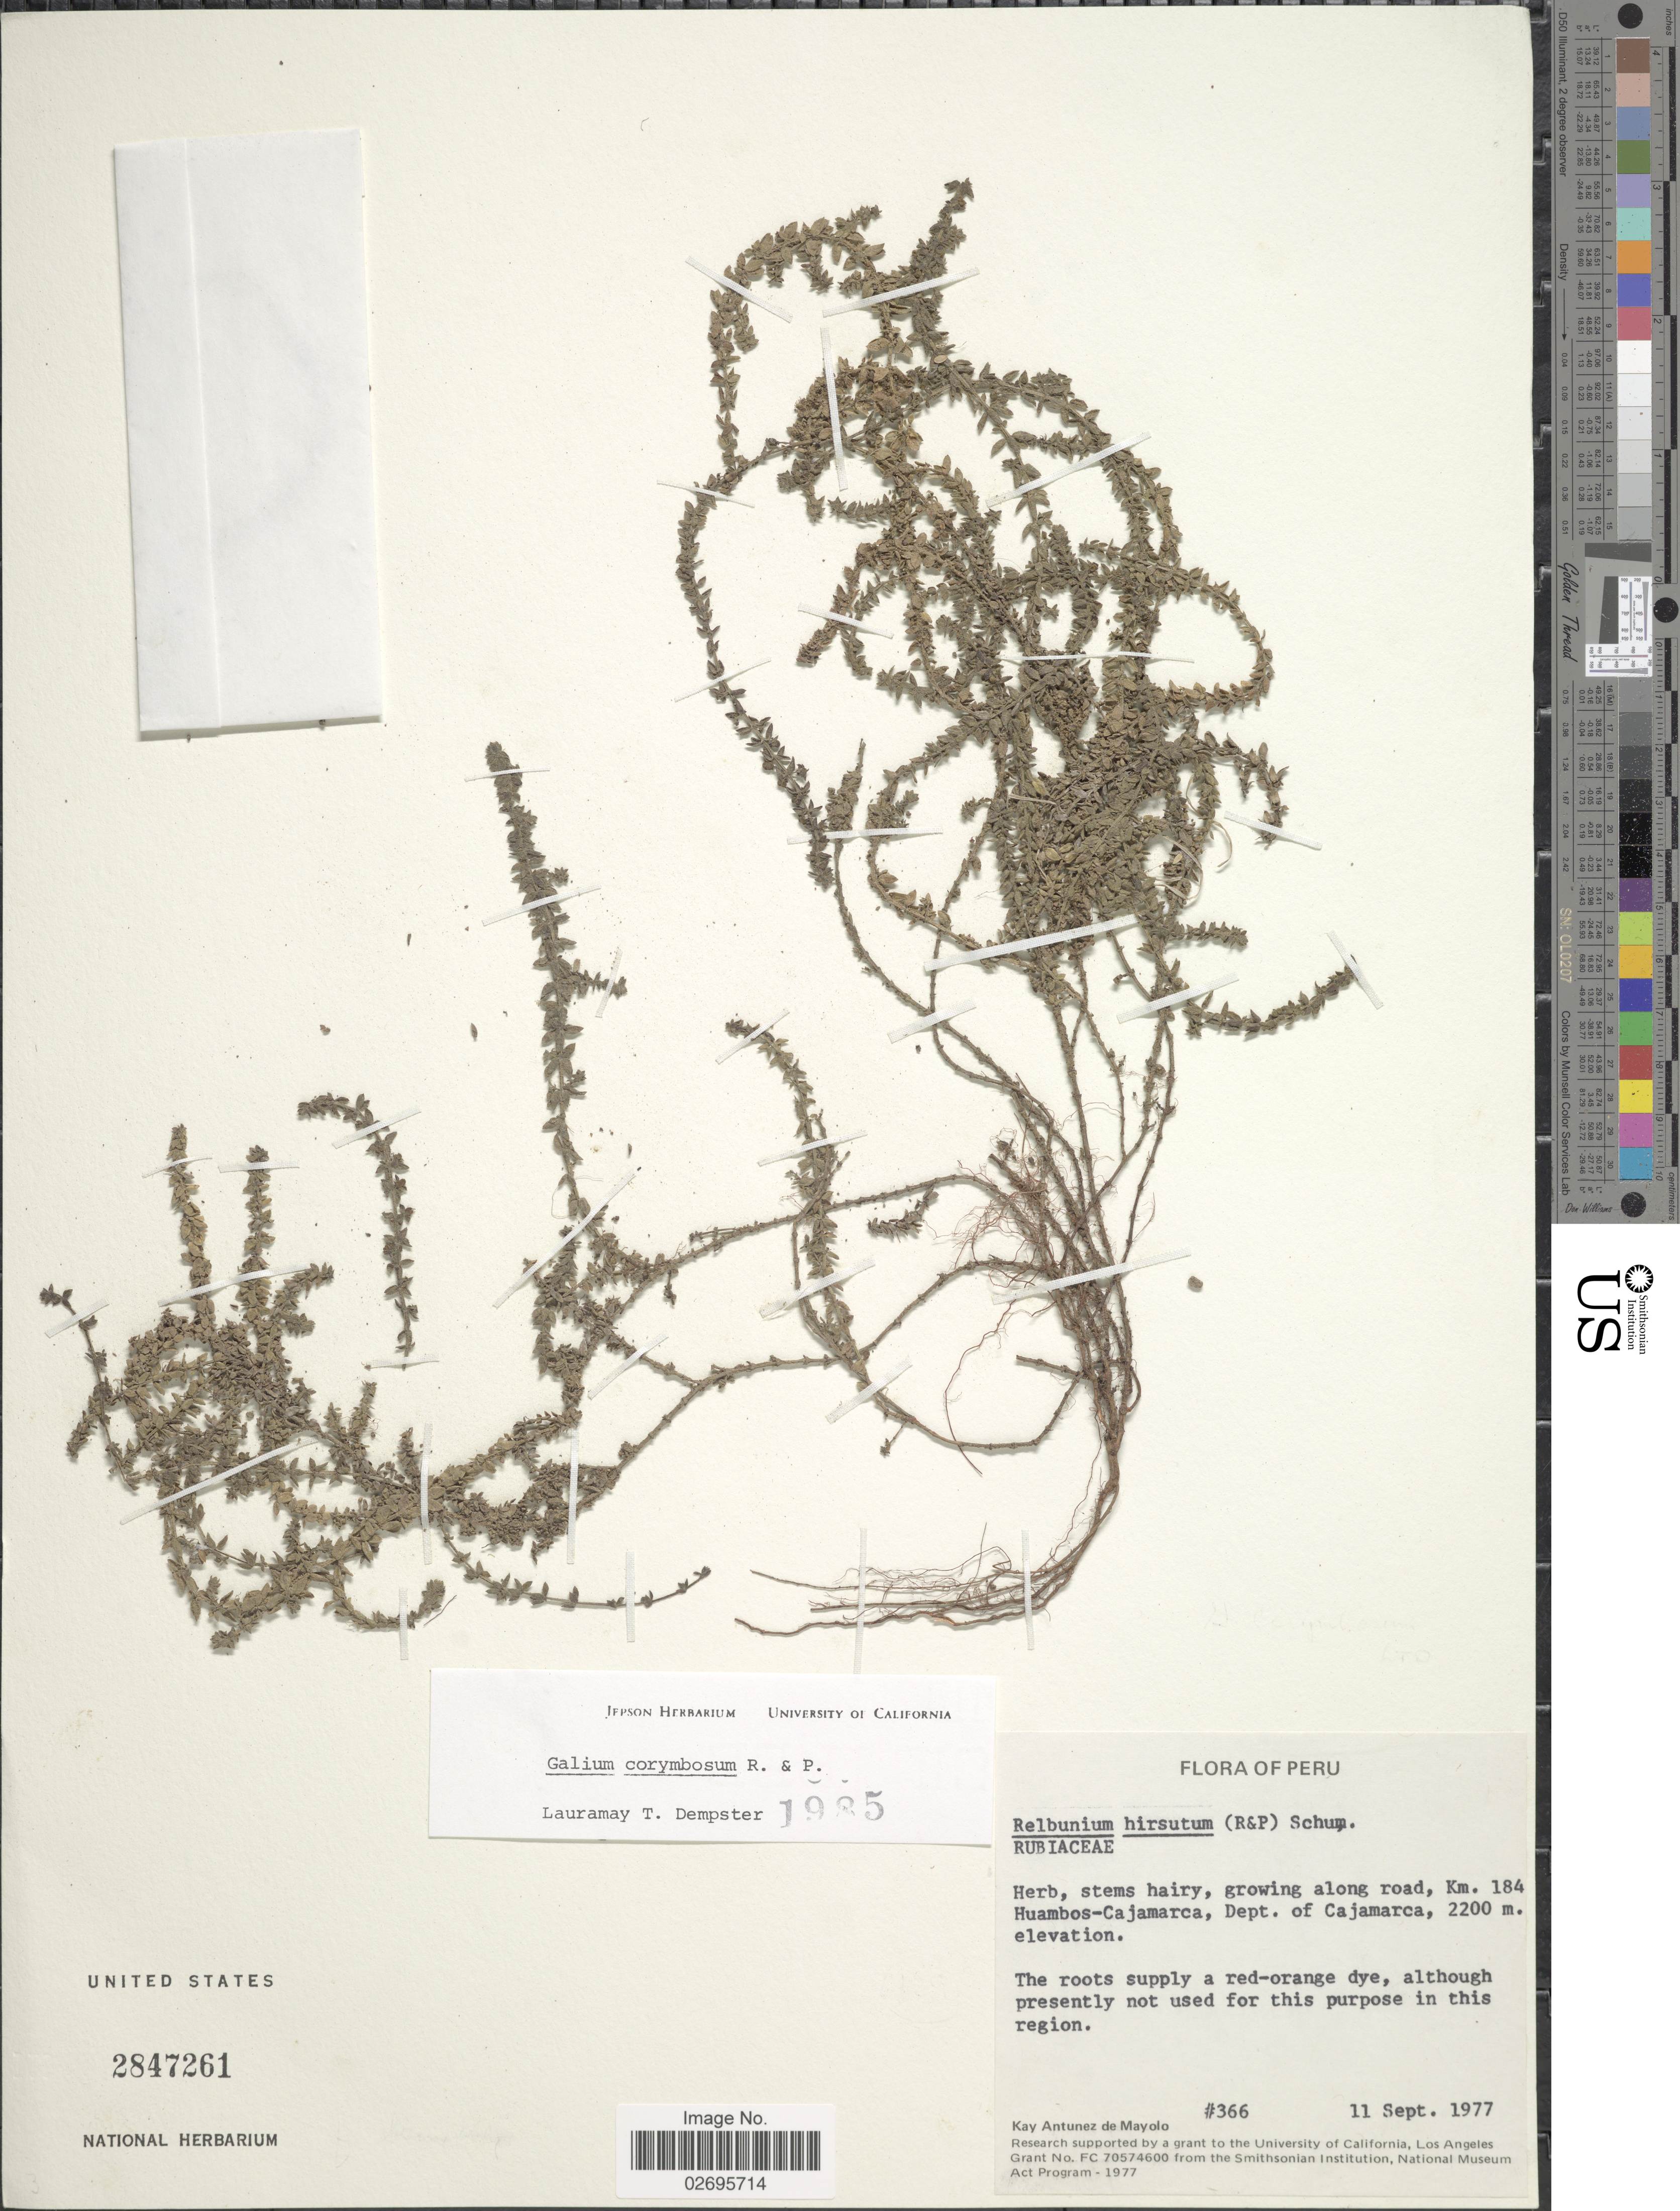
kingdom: Plantae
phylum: Tracheophyta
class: Magnoliopsida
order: Gentianales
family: Rubiaceae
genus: Galium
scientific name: Galium corymbosum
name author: Ruiz & Pav.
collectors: K. Antunez de Mayolo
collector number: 366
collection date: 1977-09-11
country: Peru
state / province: Cajamarca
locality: Along road, Km. 184 Huambos-Cajamarca, Dept. of Cajamarca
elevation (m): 2200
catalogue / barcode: US 2847261